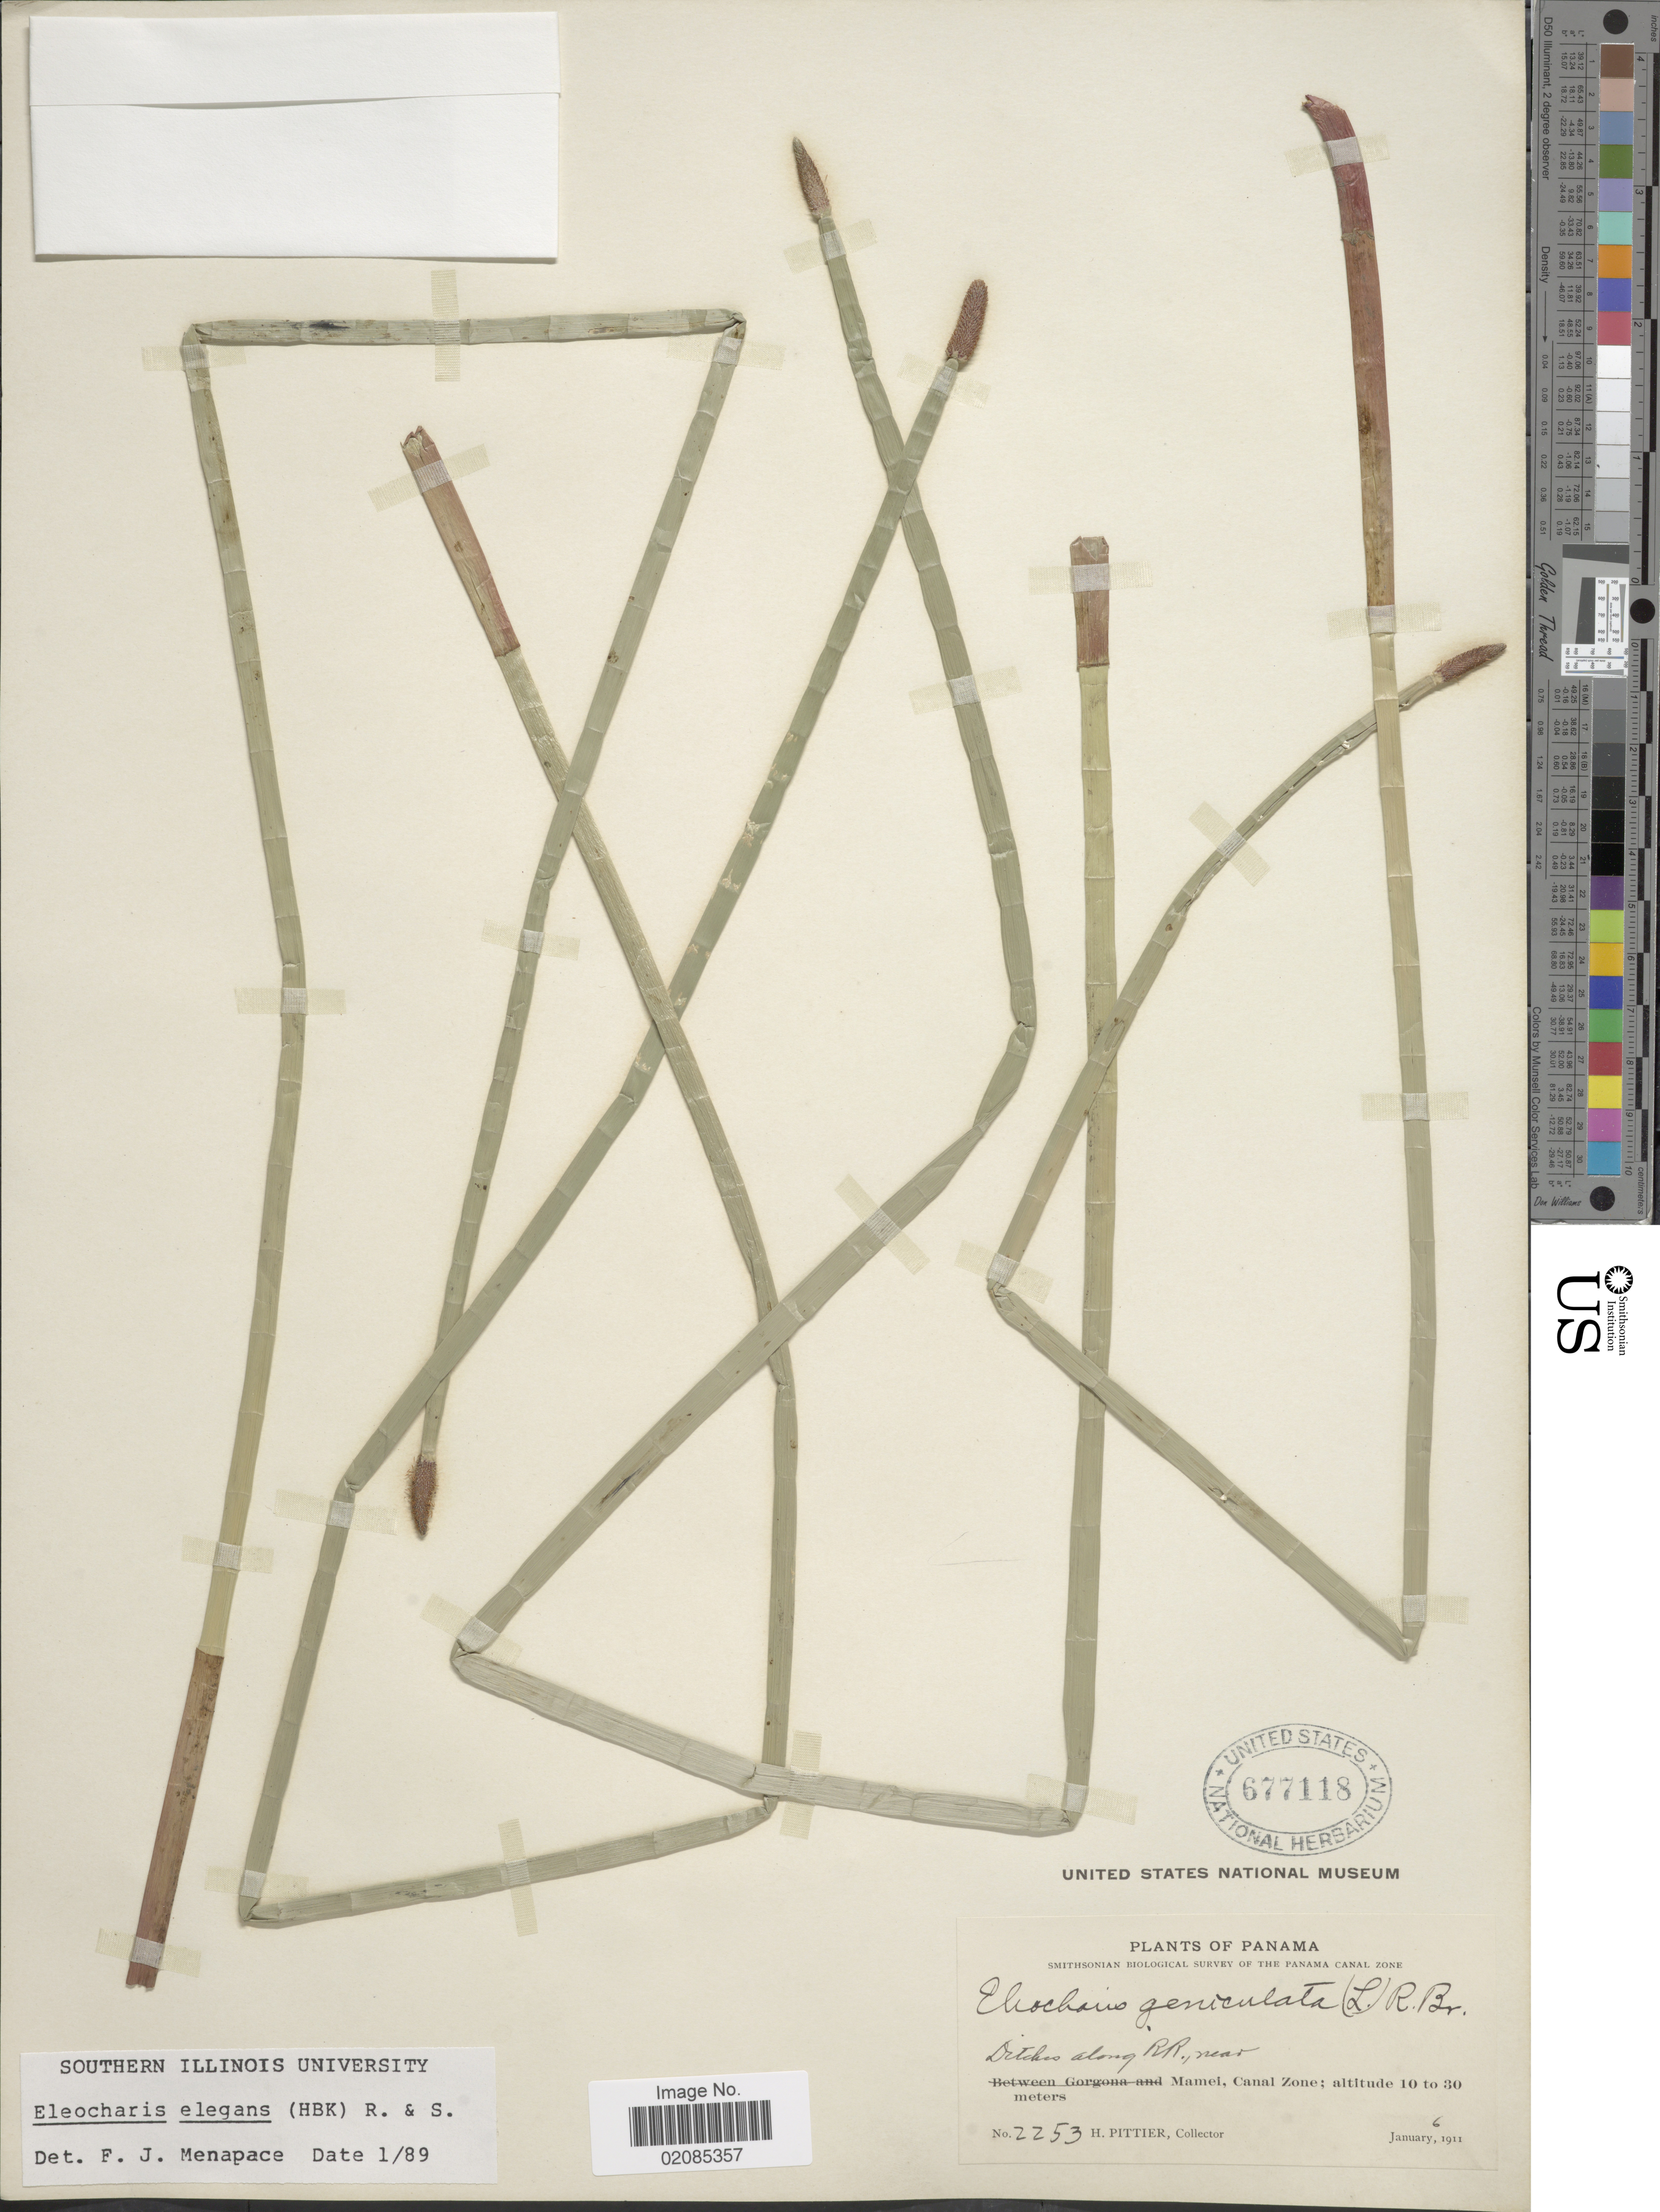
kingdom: Plantae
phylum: Tracheophyta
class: Liliopsida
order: Poales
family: Cyperaceae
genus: Eleocharis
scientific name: Eleocharis elegans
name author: (Kunth) Roem. & Schult.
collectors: H. F. Pittier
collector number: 2253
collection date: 1911-01-06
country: Panama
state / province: Colón / Panamá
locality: Ditches along RR, near Mamei, Canal Zone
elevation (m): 10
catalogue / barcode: US 677118